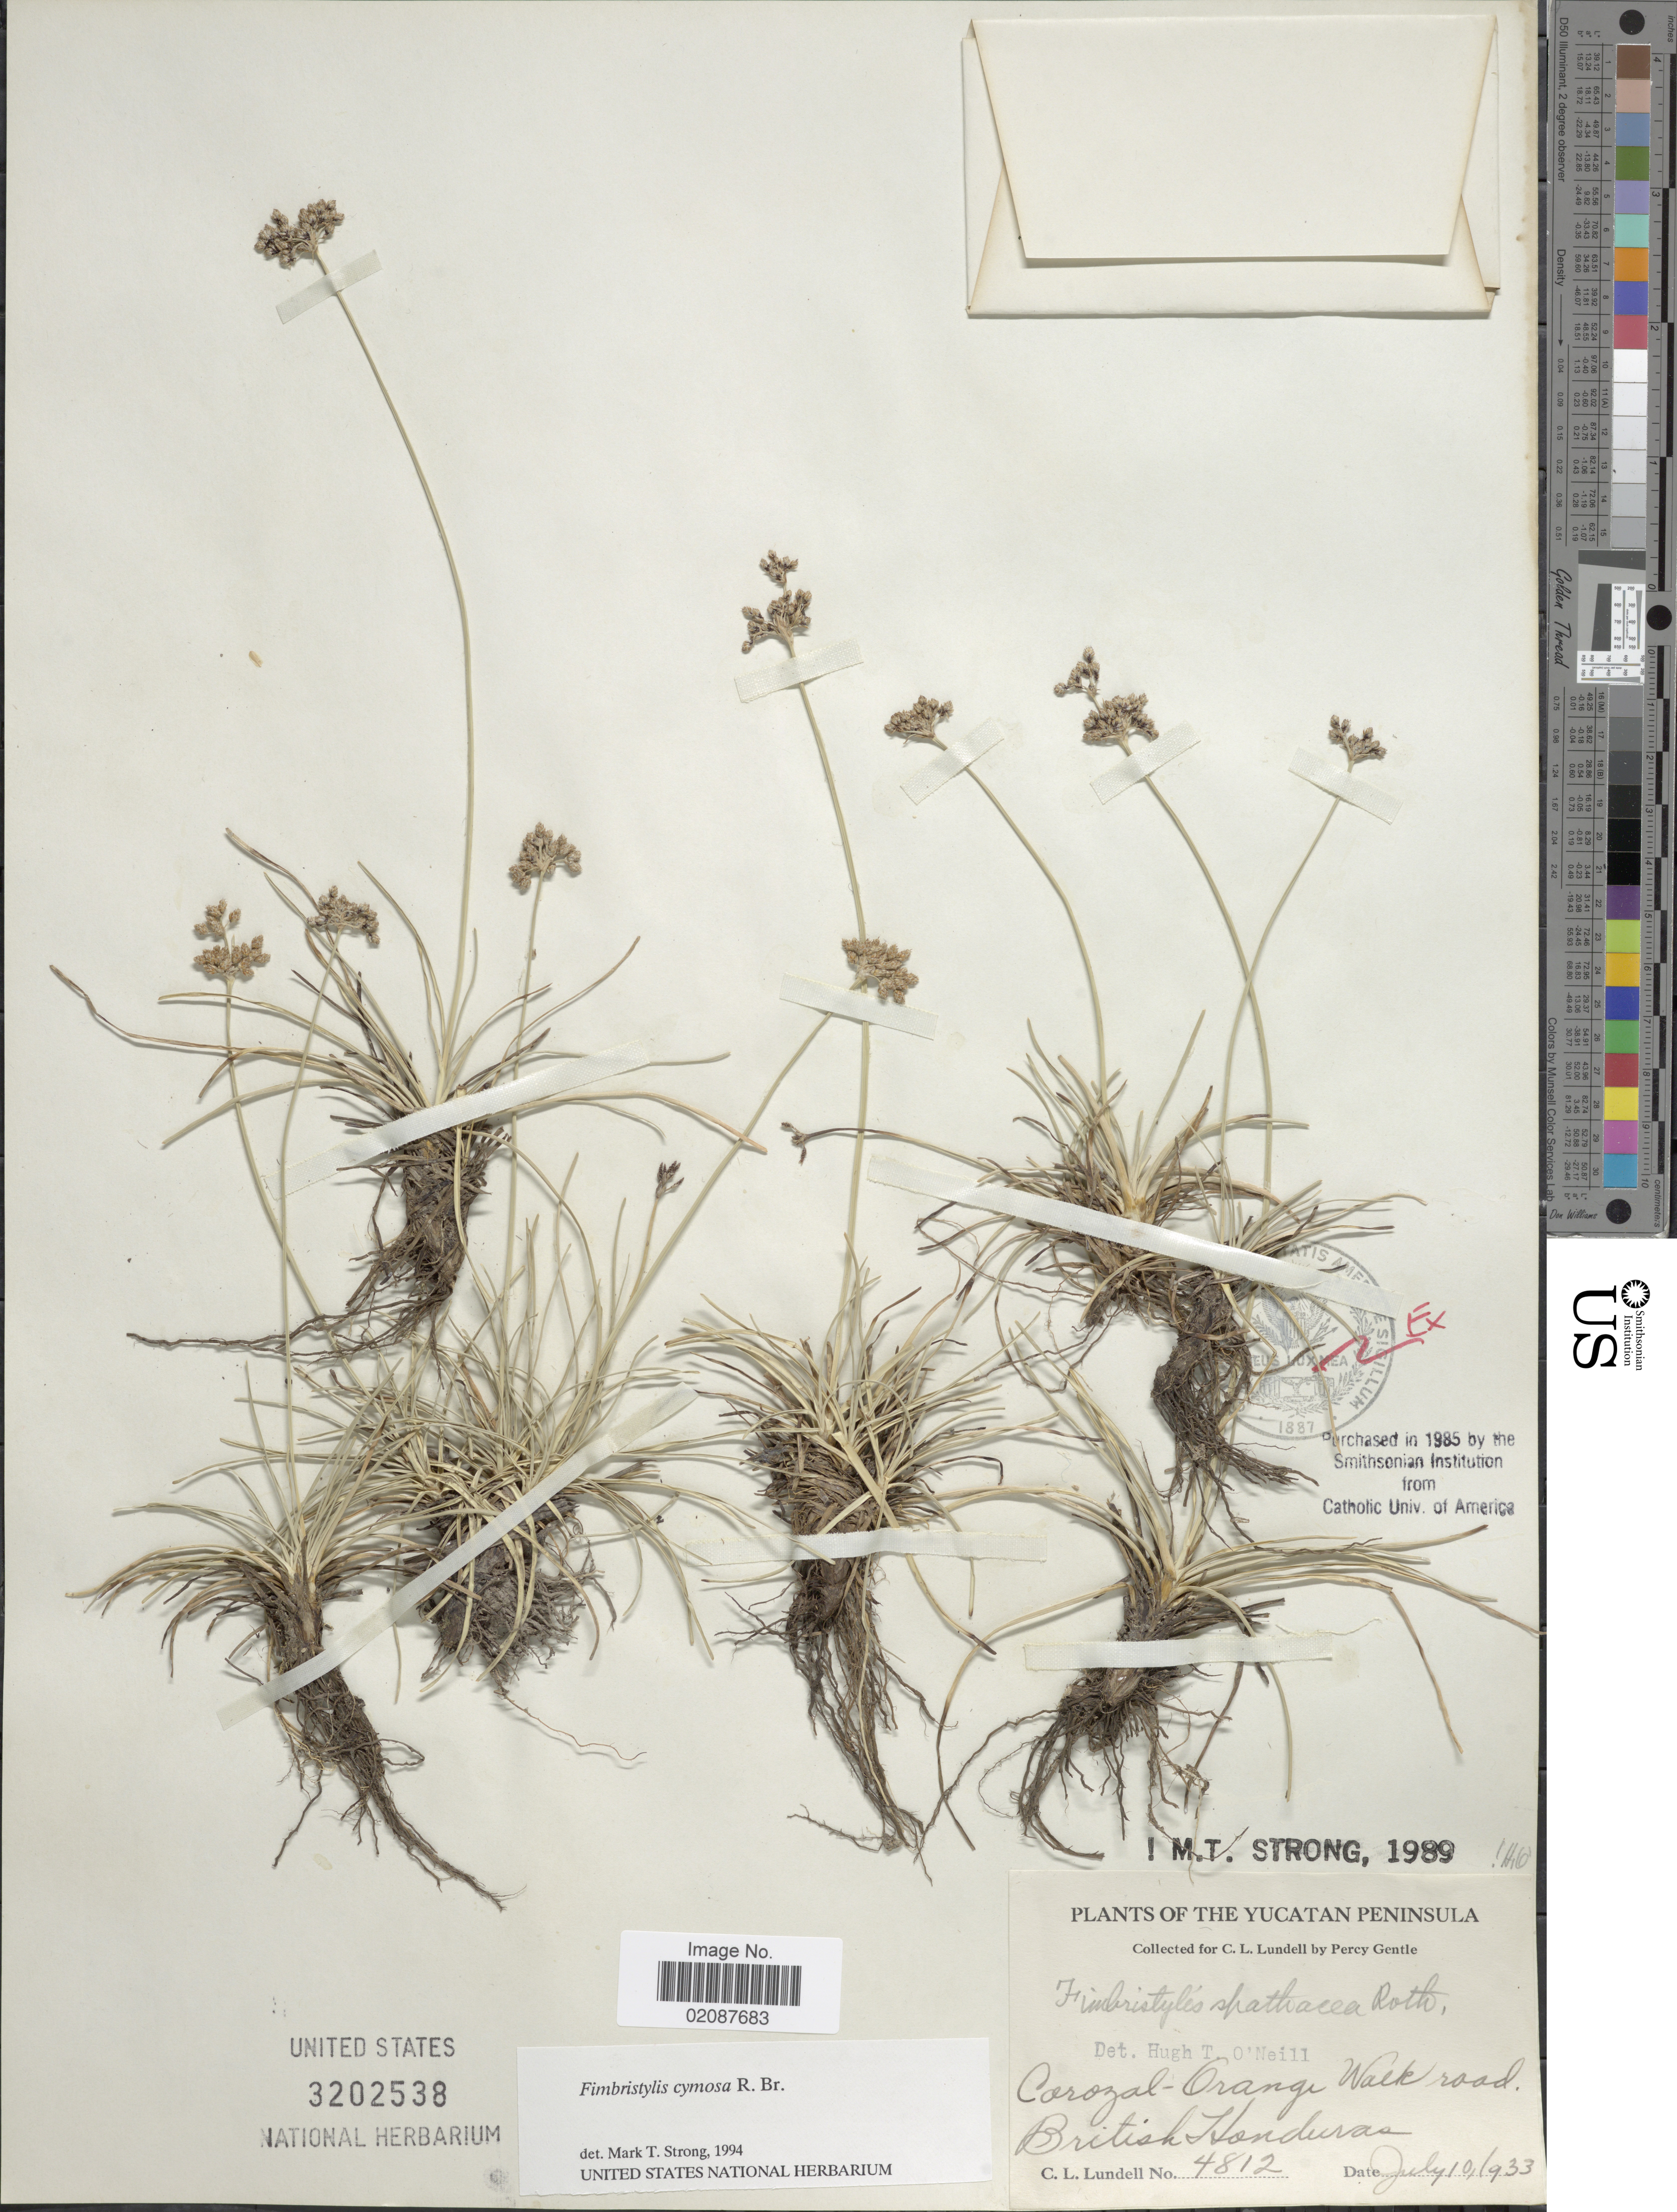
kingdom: Plantae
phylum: Tracheophyta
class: Liliopsida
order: Poales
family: Cyperaceae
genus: Fimbristylis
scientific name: Fimbristylis cymosa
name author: R. Br.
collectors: P. H. Gentle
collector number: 4812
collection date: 1933-07-10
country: Belize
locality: The Yucatan Peninsula, Corozal-Orange Walk road, British Honduras.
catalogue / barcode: US 3202538